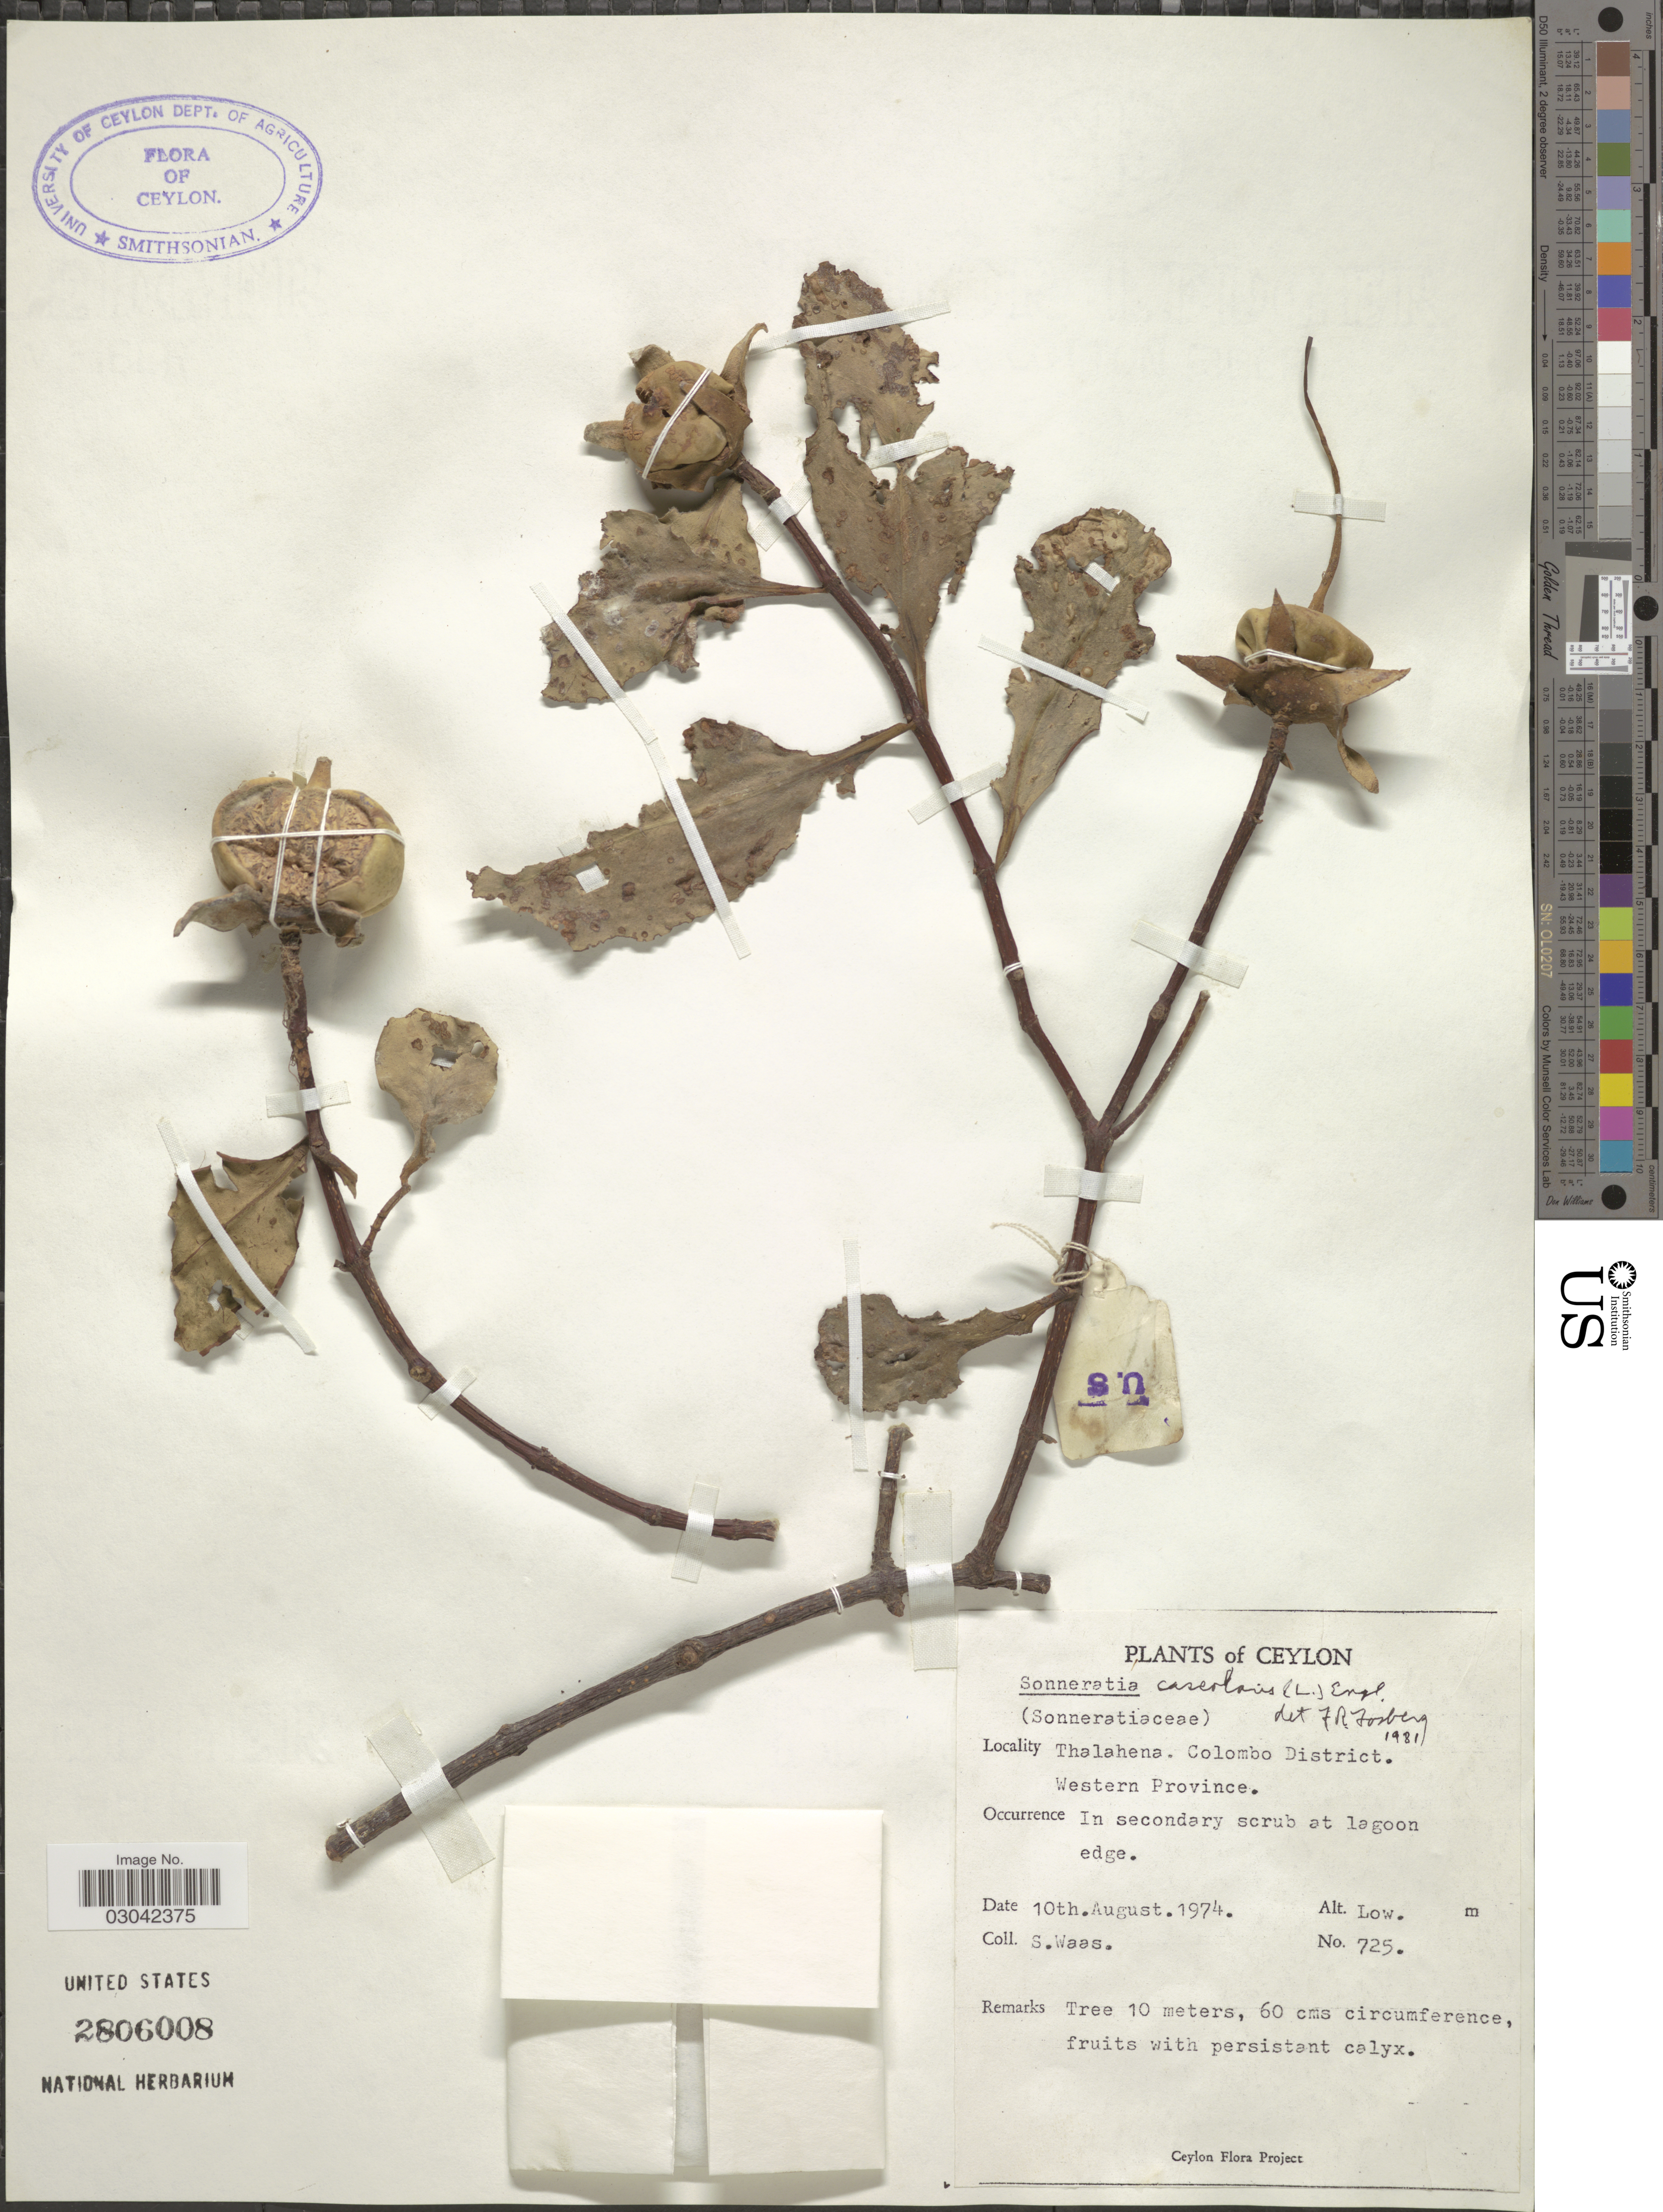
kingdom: Plantae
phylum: Tracheophyta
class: Magnoliopsida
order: Myrtales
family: Lythraceae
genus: Sonneratia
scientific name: Sonneratia caseolaris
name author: (L.) Engl.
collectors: S. Waas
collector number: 725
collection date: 1974-08-10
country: Sri Lanka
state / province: Western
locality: Ceylon. Thalahena. Colombo District.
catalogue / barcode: US 2806008